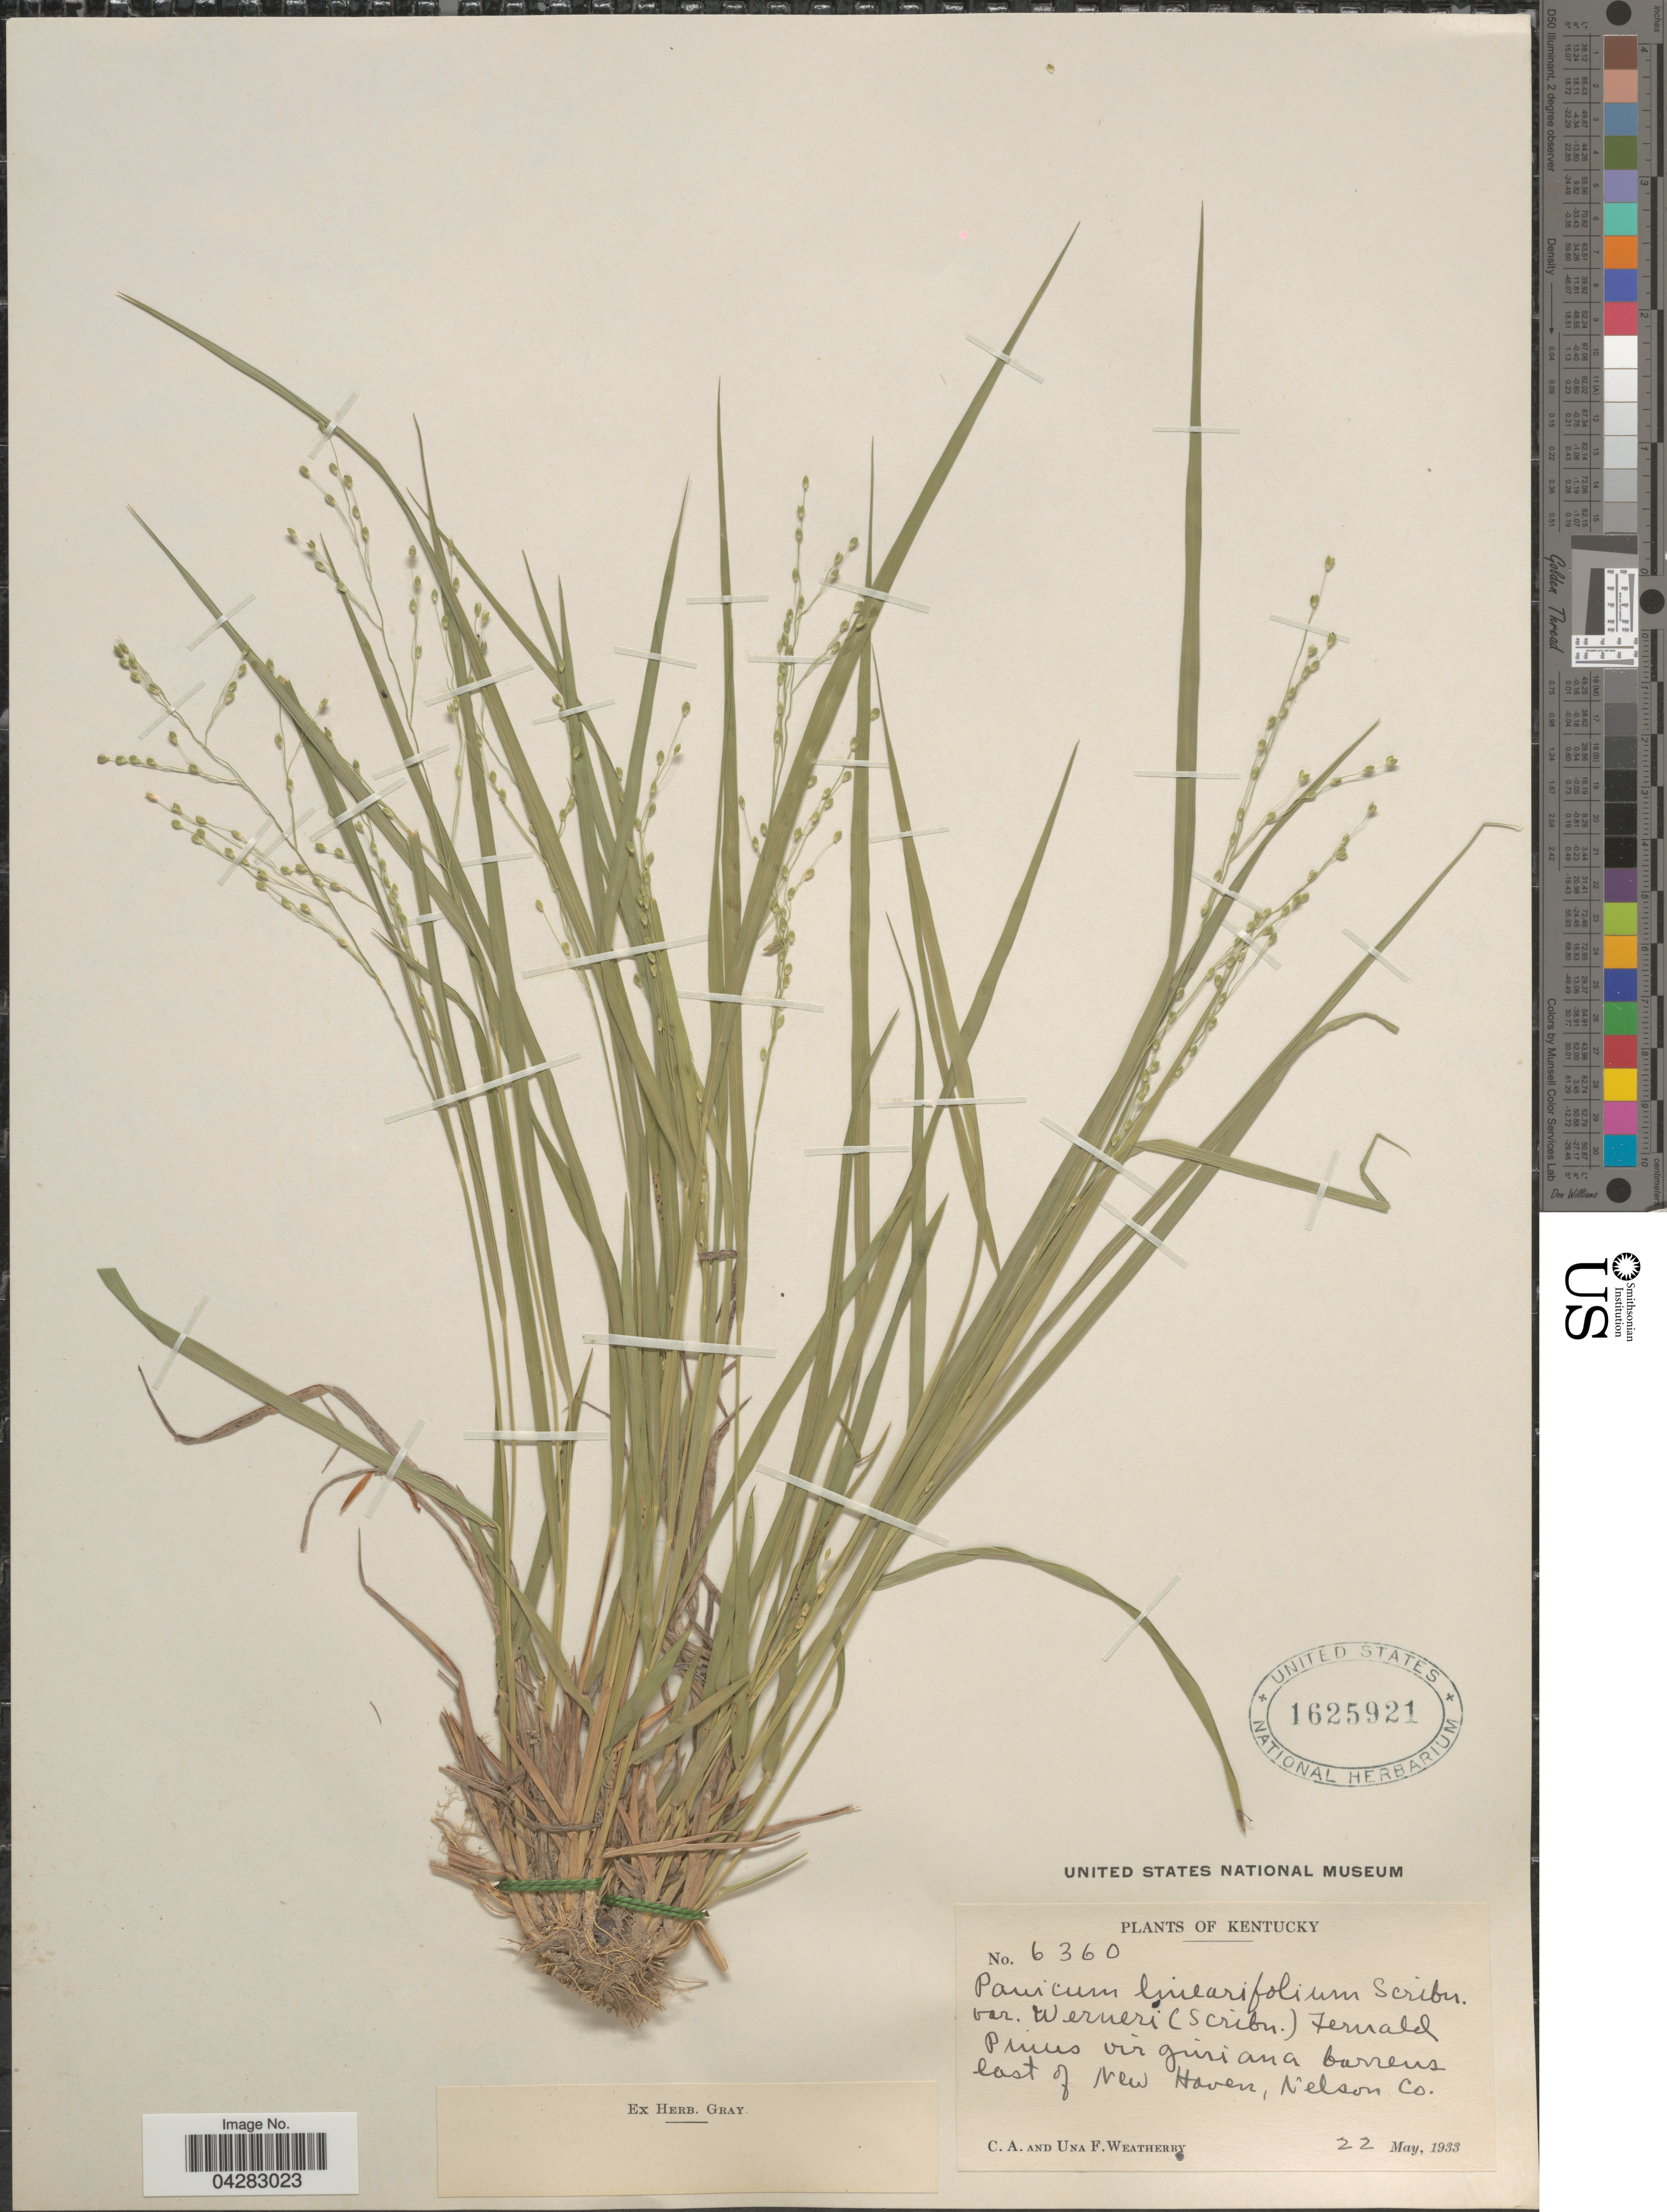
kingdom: Plantae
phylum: Tracheophyta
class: Liliopsida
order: Poales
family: Poaceae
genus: Dichanthelium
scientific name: Dichanthelium linearifolium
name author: (Scribn.) Gould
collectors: C. A. Weatherby & U. Weatherby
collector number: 6360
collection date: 1933-05-22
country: United States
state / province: Kentucky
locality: Barrens east of New Haven, Nelson Co.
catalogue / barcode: US 1625921